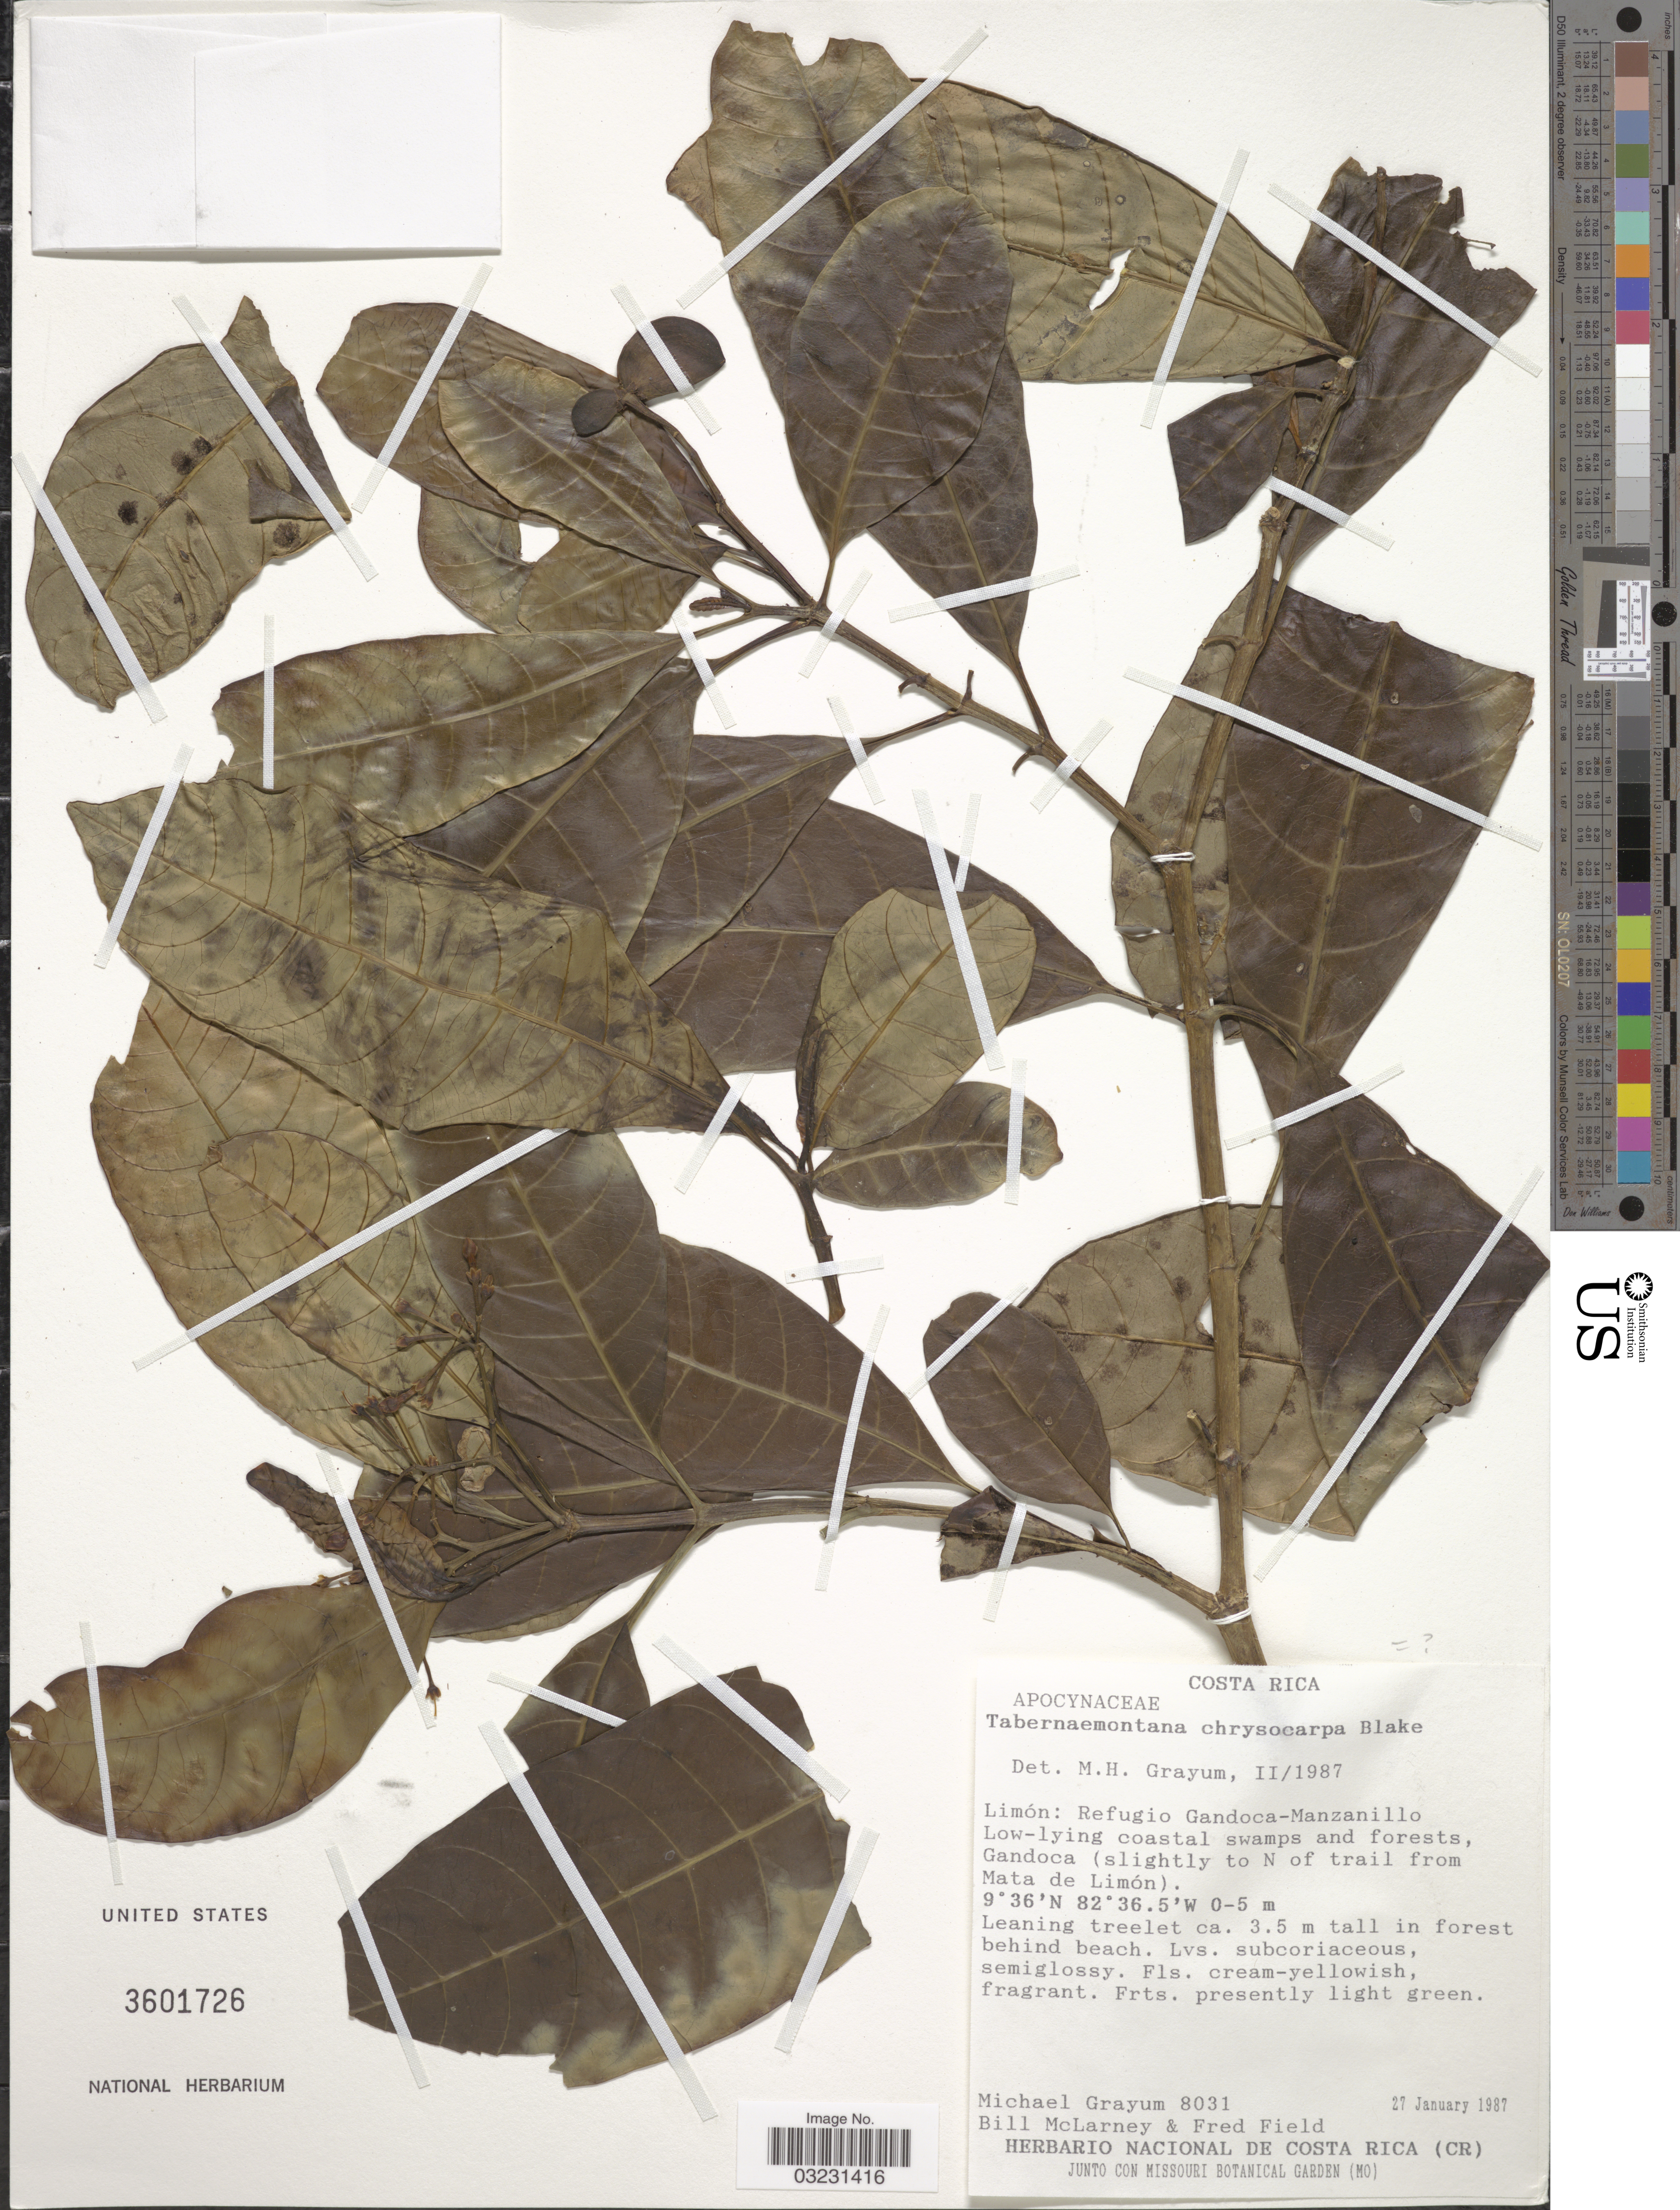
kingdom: Plantae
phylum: Tracheophyta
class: Magnoliopsida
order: Gentianales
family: Apocynaceae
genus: Tabernaemontana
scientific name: Tabernaemontana sp.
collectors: M. H. Grayum, B. McLarney & F. Field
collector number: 8031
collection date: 1987-01-27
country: Costa Rica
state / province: Limón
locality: Refugio Gandoca-Manzanillo, Low-lying coastal swamps and forests, Gandoca (slightly to N of trail from Mata de Limón).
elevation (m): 0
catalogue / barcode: US 3601726